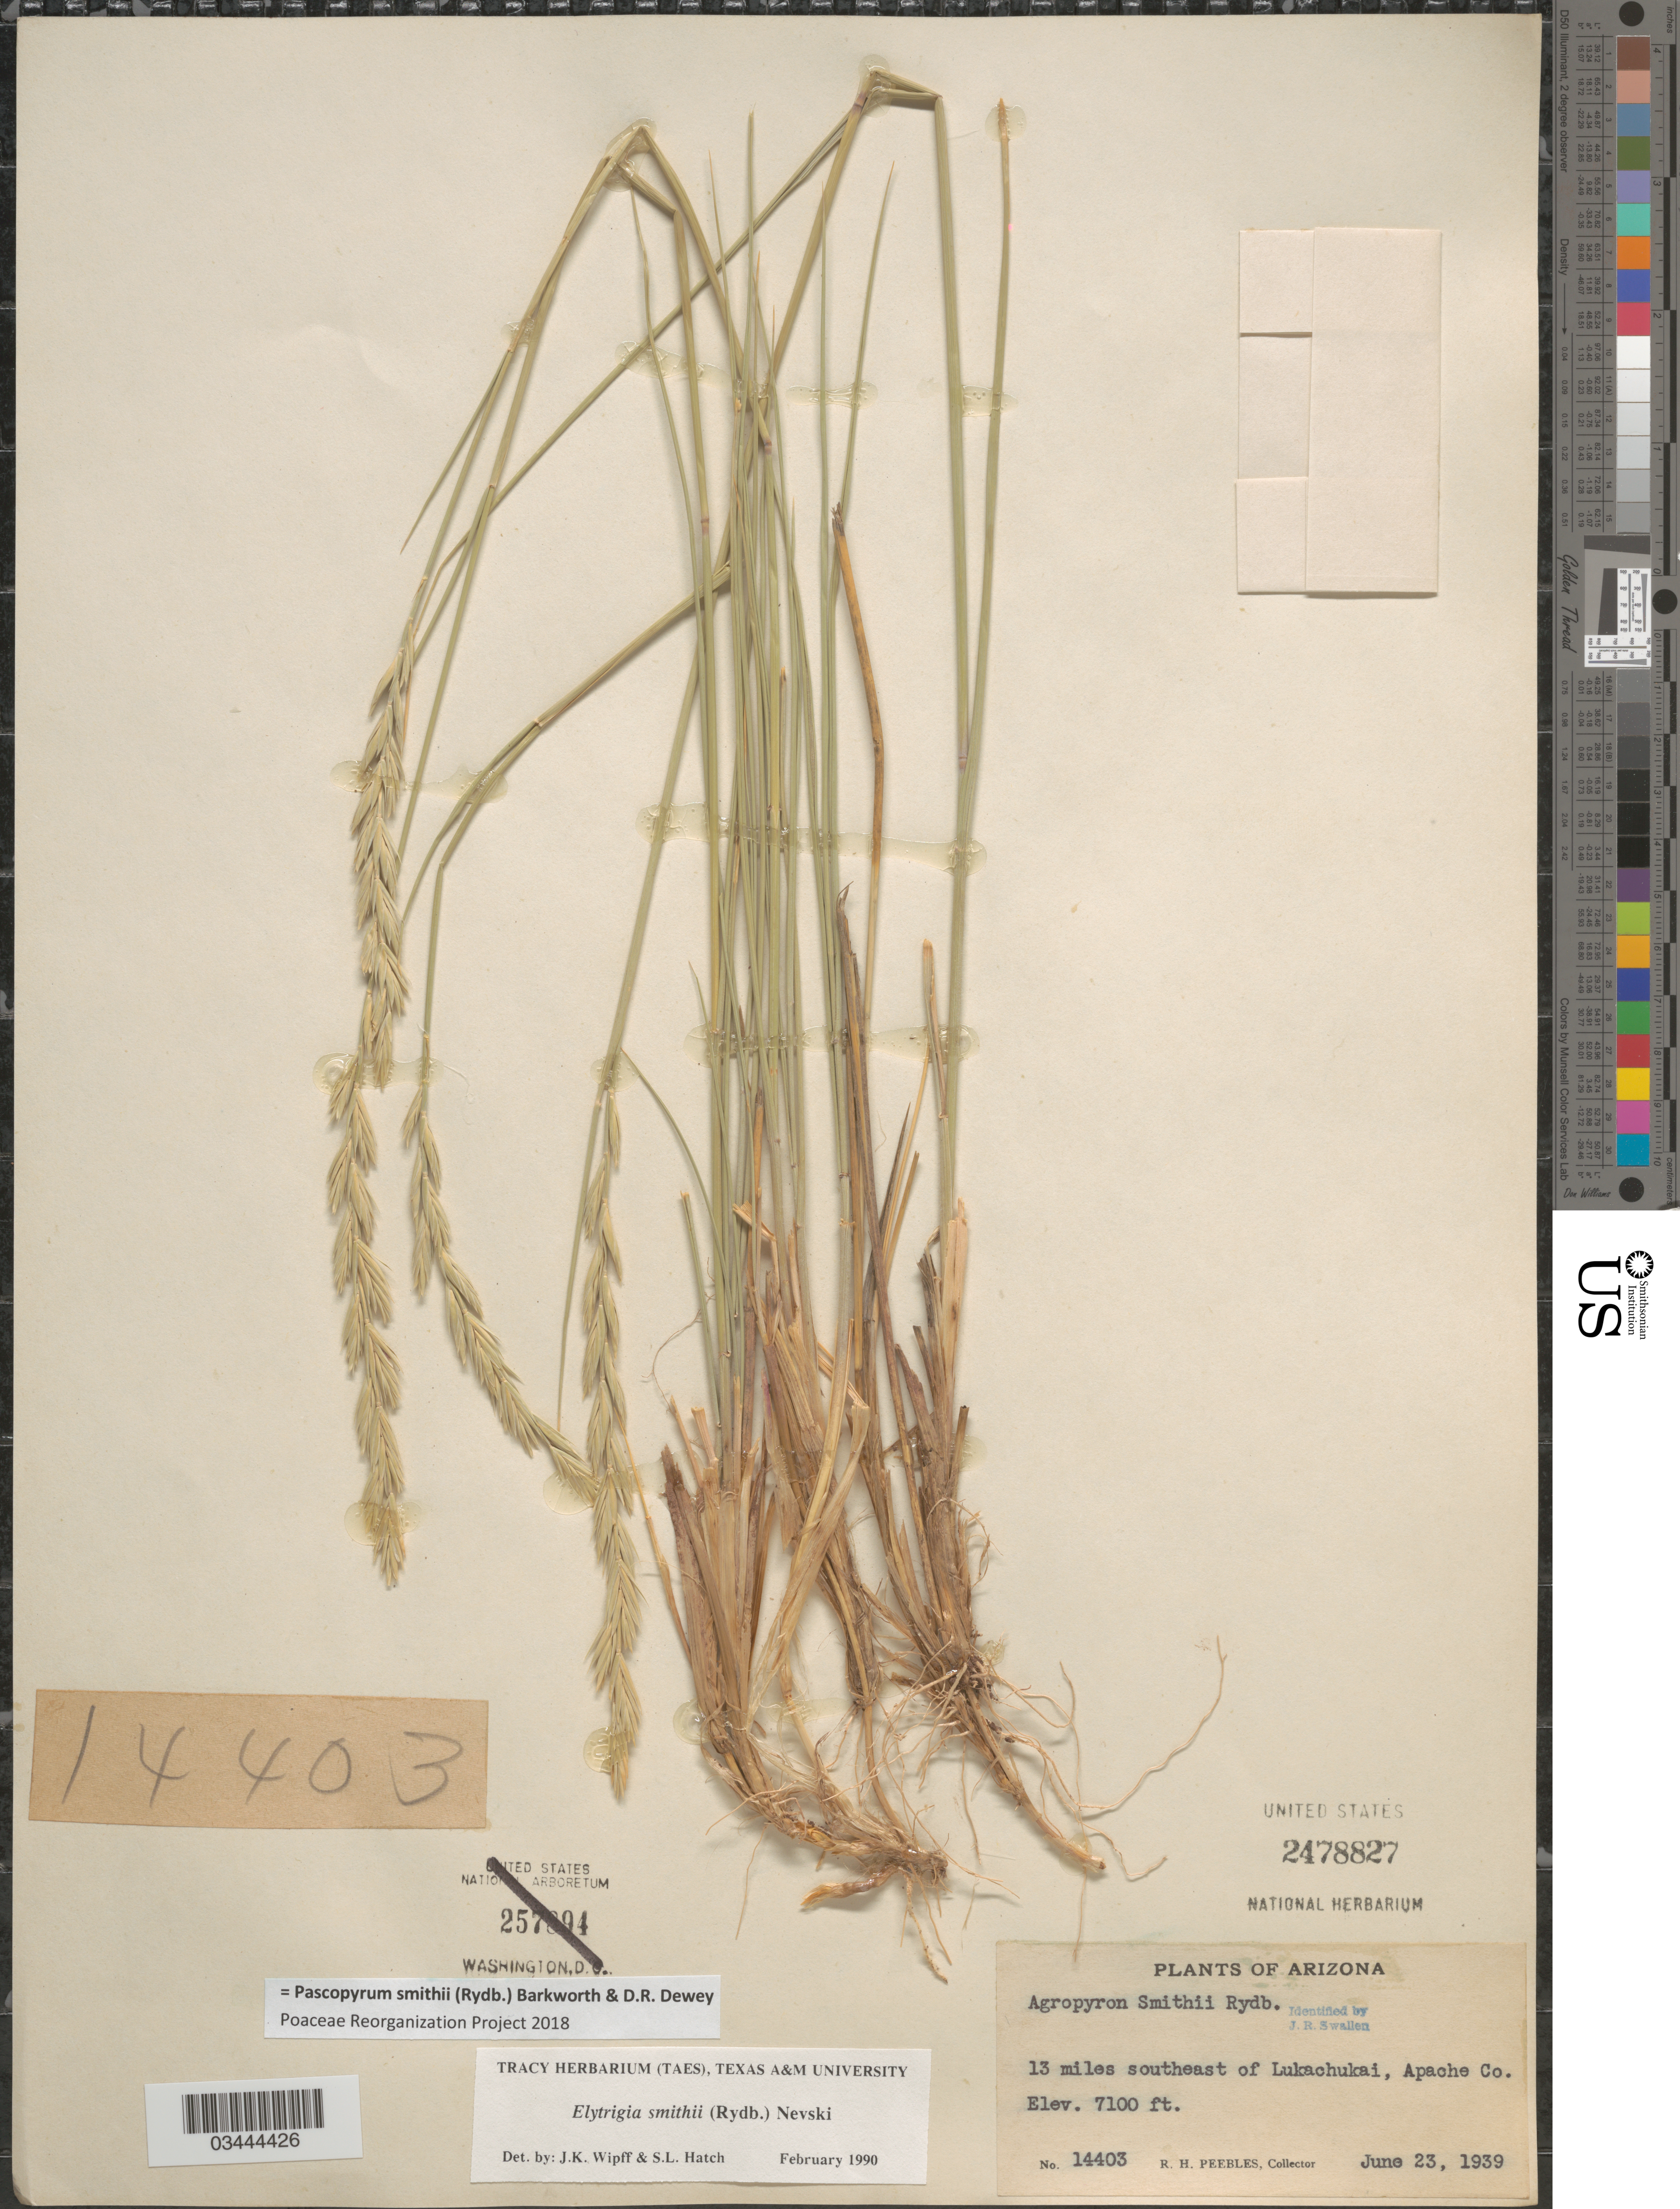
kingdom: Plantae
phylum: Tracheophyta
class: Liliopsida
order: Poales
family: Poaceae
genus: Pascopyrum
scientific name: Pascopyrum smithii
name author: (Rydb.) Barkworth & Dewey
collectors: R. H. Peebles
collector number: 14403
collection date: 1939-06-23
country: United States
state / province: Arizona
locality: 13 miles southeast of Lukachuckai, Apache Co.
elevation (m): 2164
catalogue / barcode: US 2478827